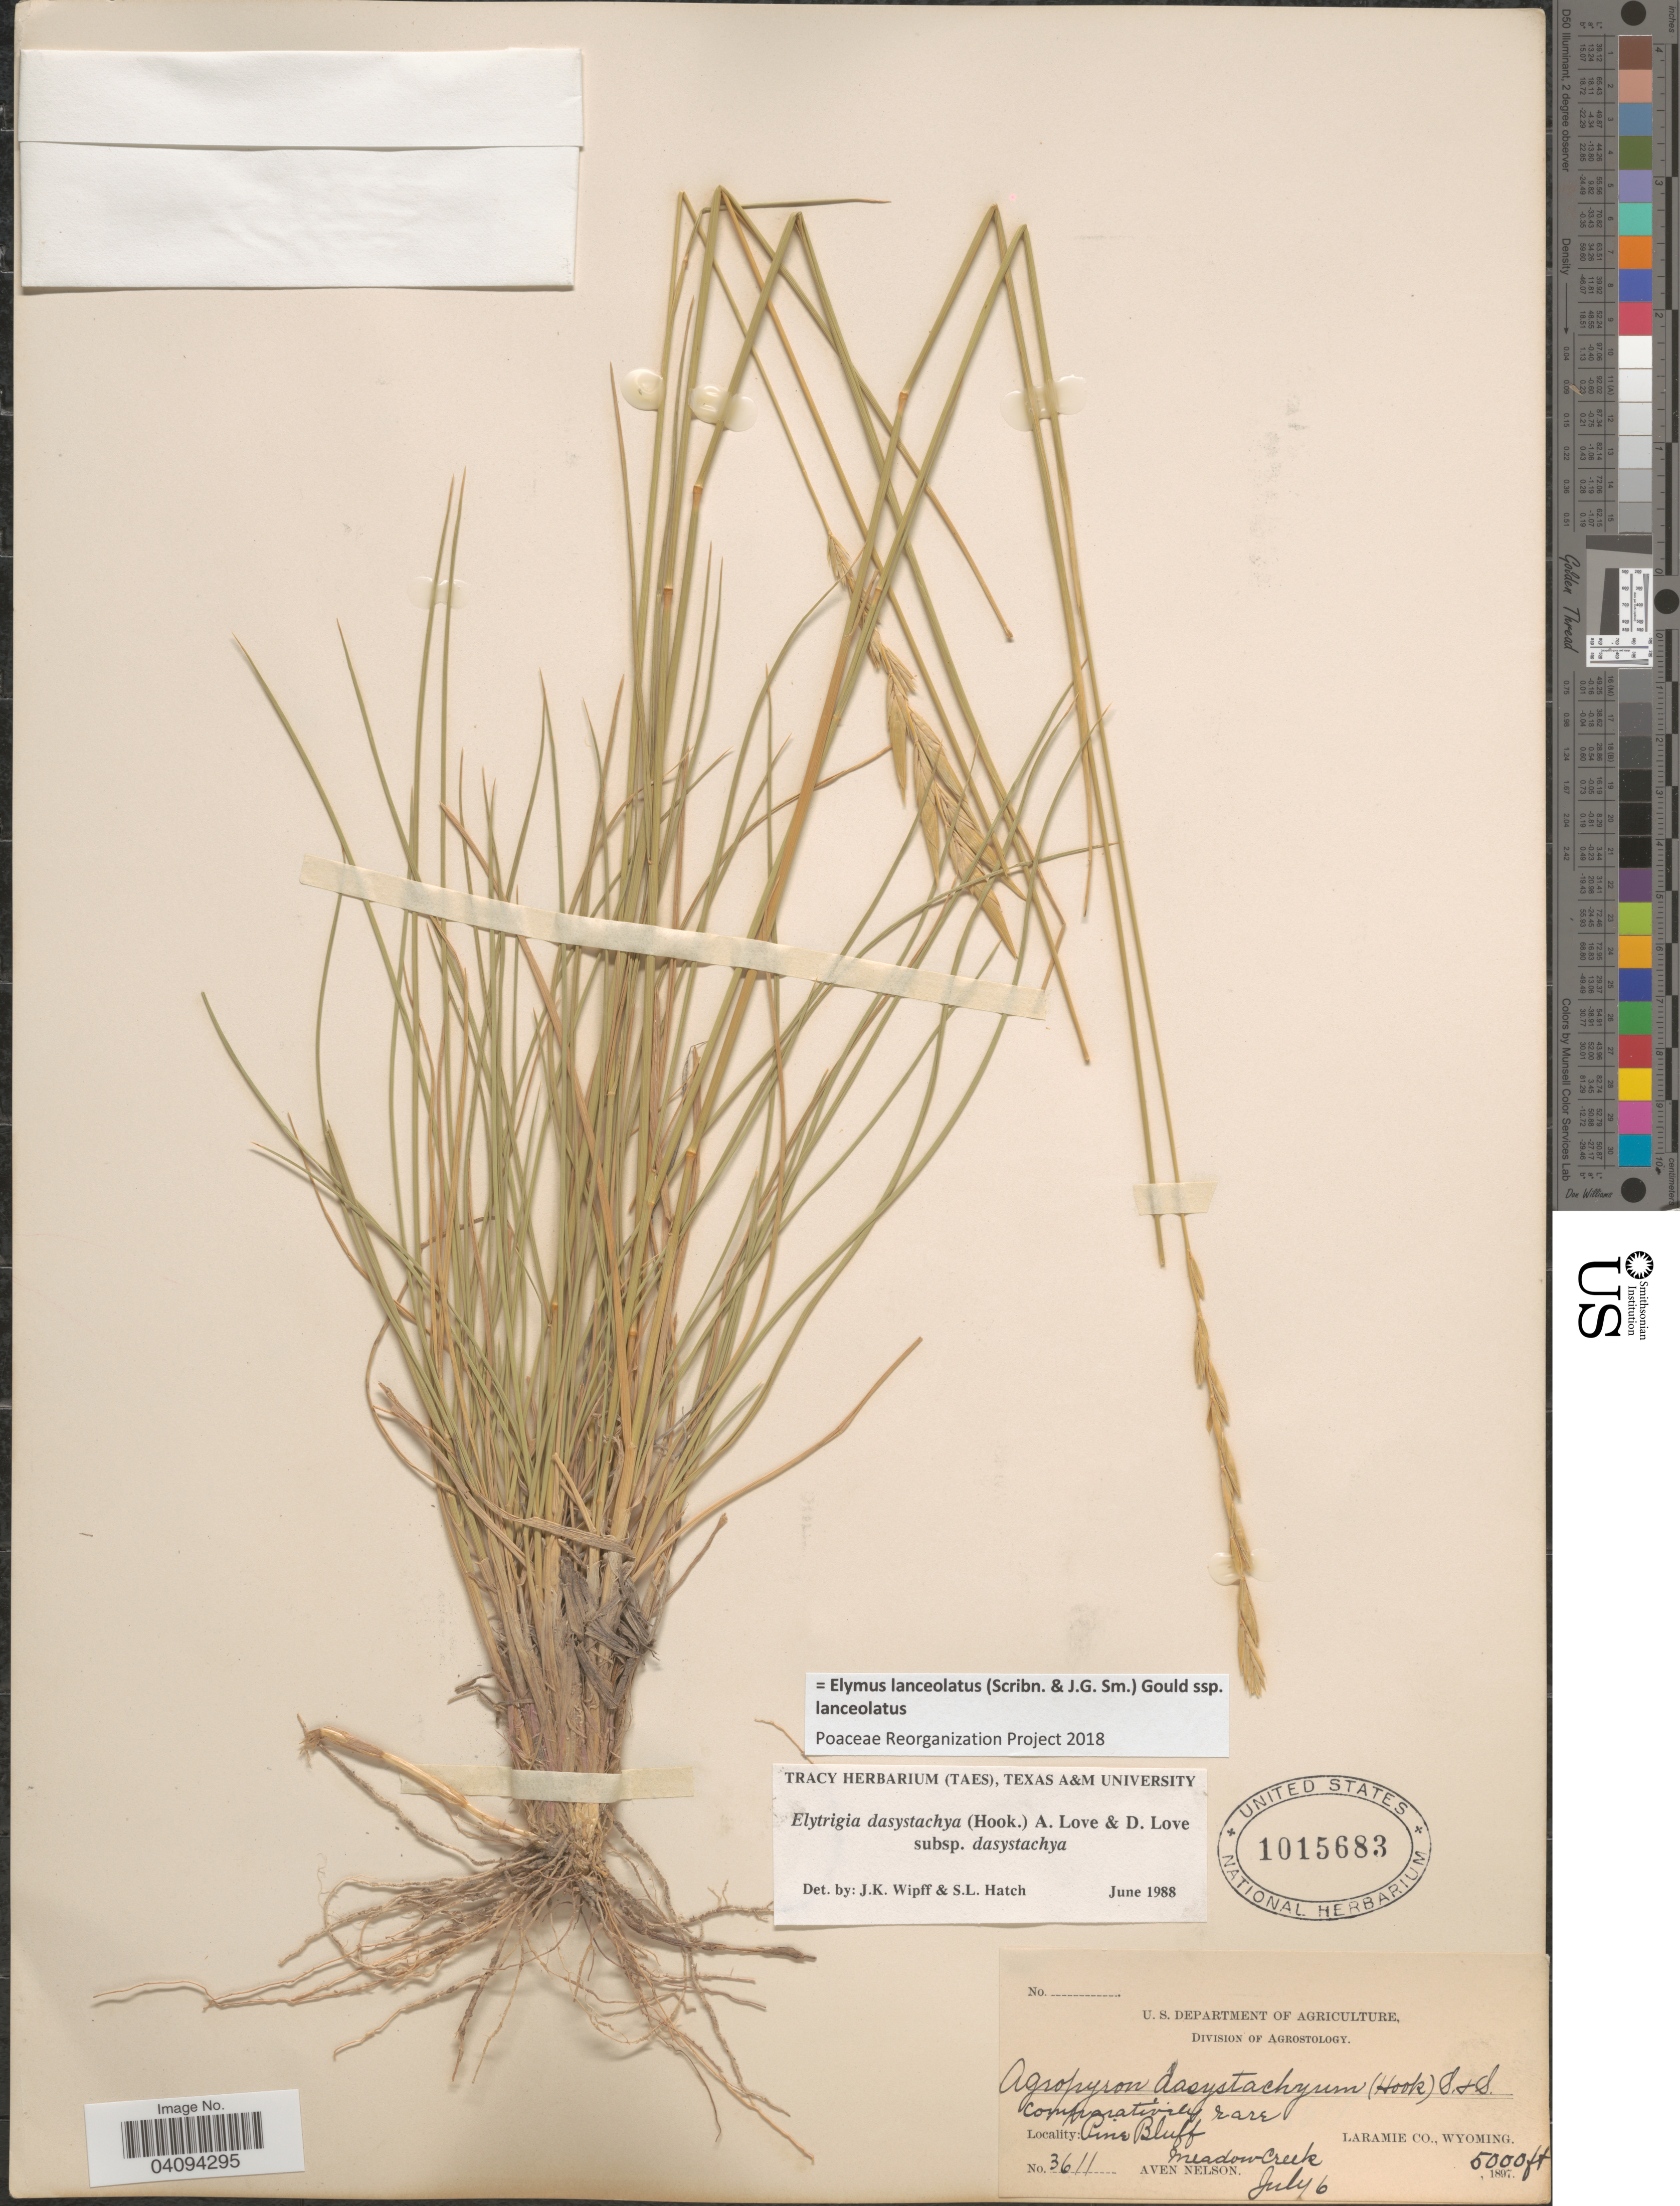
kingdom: Plantae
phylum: Tracheophyta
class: Liliopsida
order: Poales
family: Poaceae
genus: Elymus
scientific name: Elymus lanceolatus subsp. lanceolatus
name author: (Scribn. & J.G. Sm.) Gould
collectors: A. Nelson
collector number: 3611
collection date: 1897-07-06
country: United States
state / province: Wyoming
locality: Pine Bluff. Meadow Creek. Laramie Co.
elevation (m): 1524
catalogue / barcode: US 1015683